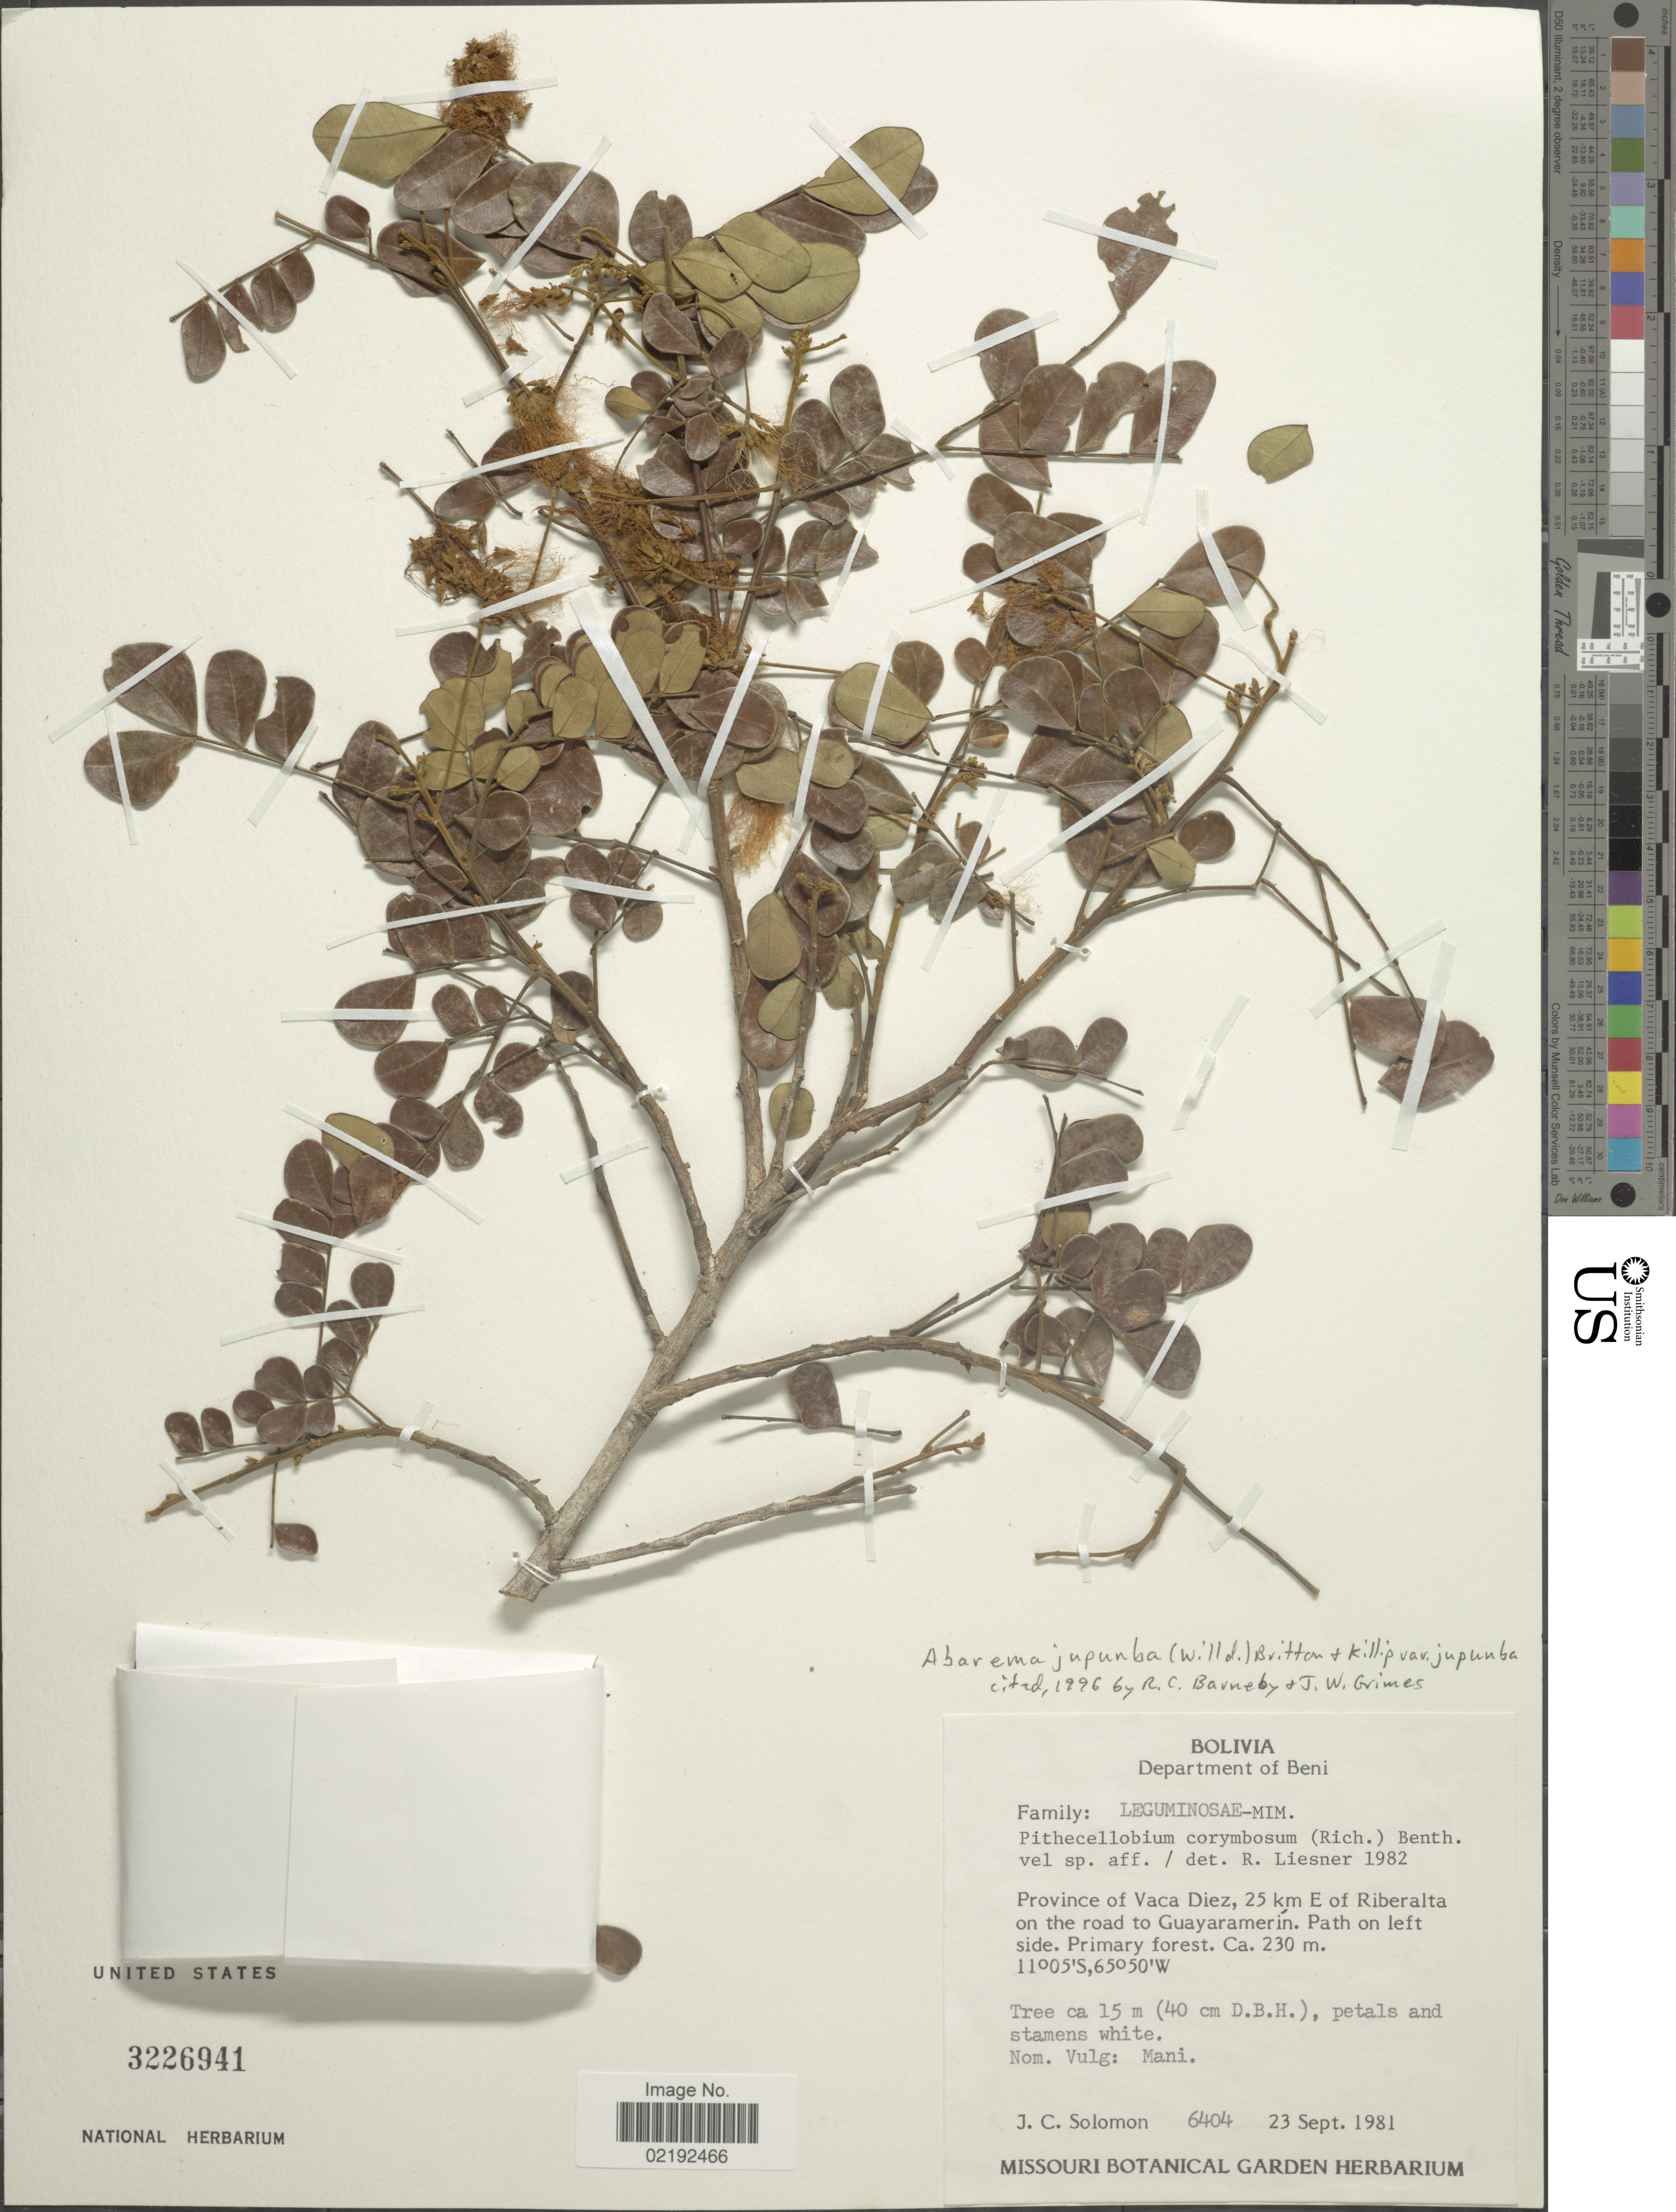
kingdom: Plantae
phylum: Tracheophyta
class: Magnoliopsida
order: Fabales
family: Fabaceae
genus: Abarema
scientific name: Abarema jupunba var. jupunba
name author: (Willd.) Britton & Killip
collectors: J. C. Solomon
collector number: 6404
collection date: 1981-09-23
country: Bolivia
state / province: Beni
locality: Province of Vaca Diez, 25 km E of Riberalta on the road to Guayaramerin, Path on left side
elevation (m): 230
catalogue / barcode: US 3226941